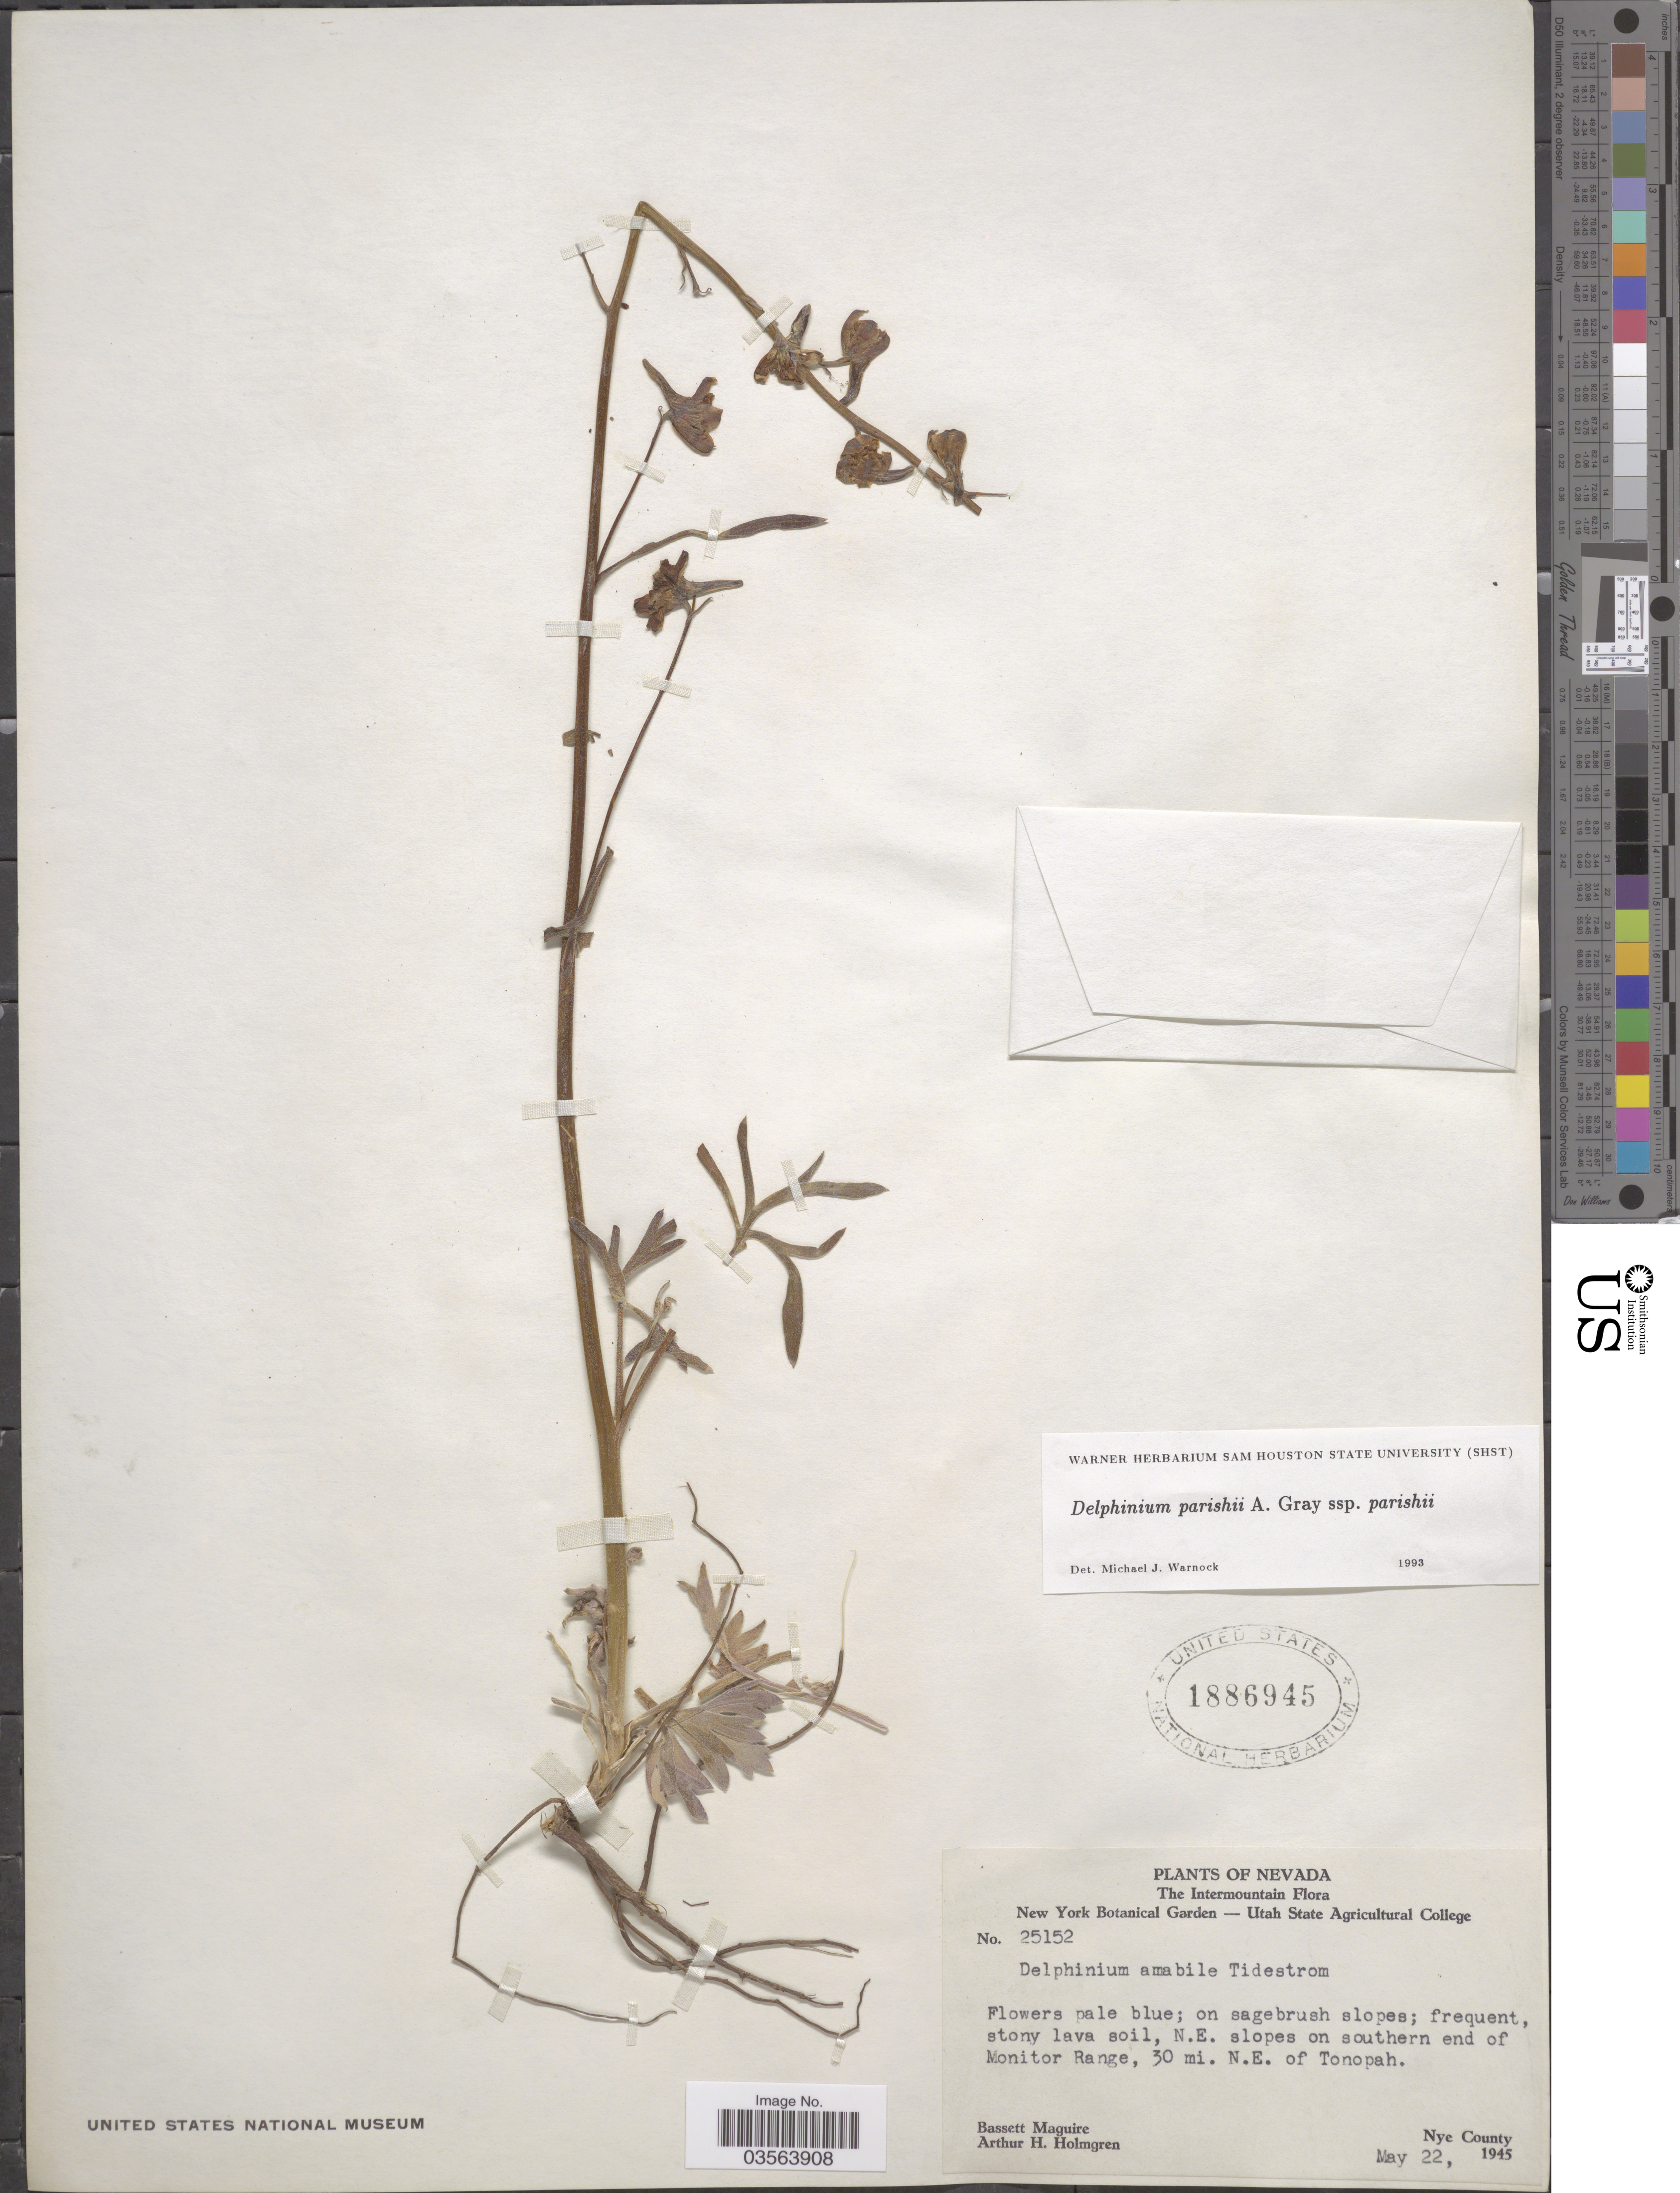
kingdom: Plantae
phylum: Tracheophyta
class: Magnoliopsida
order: Ranunculales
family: Ranunculaceae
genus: Delphinium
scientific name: Delphinium parishii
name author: A. Gray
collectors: B. Maguire & A. H. Holmgren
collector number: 25152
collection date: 1945-05-22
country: United States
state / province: Nevada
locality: The Intermountain. N.E. slopes on southern end of Monitor Range, 30 mi. N.E. of Tonopah. Nye County.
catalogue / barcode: US 1886945